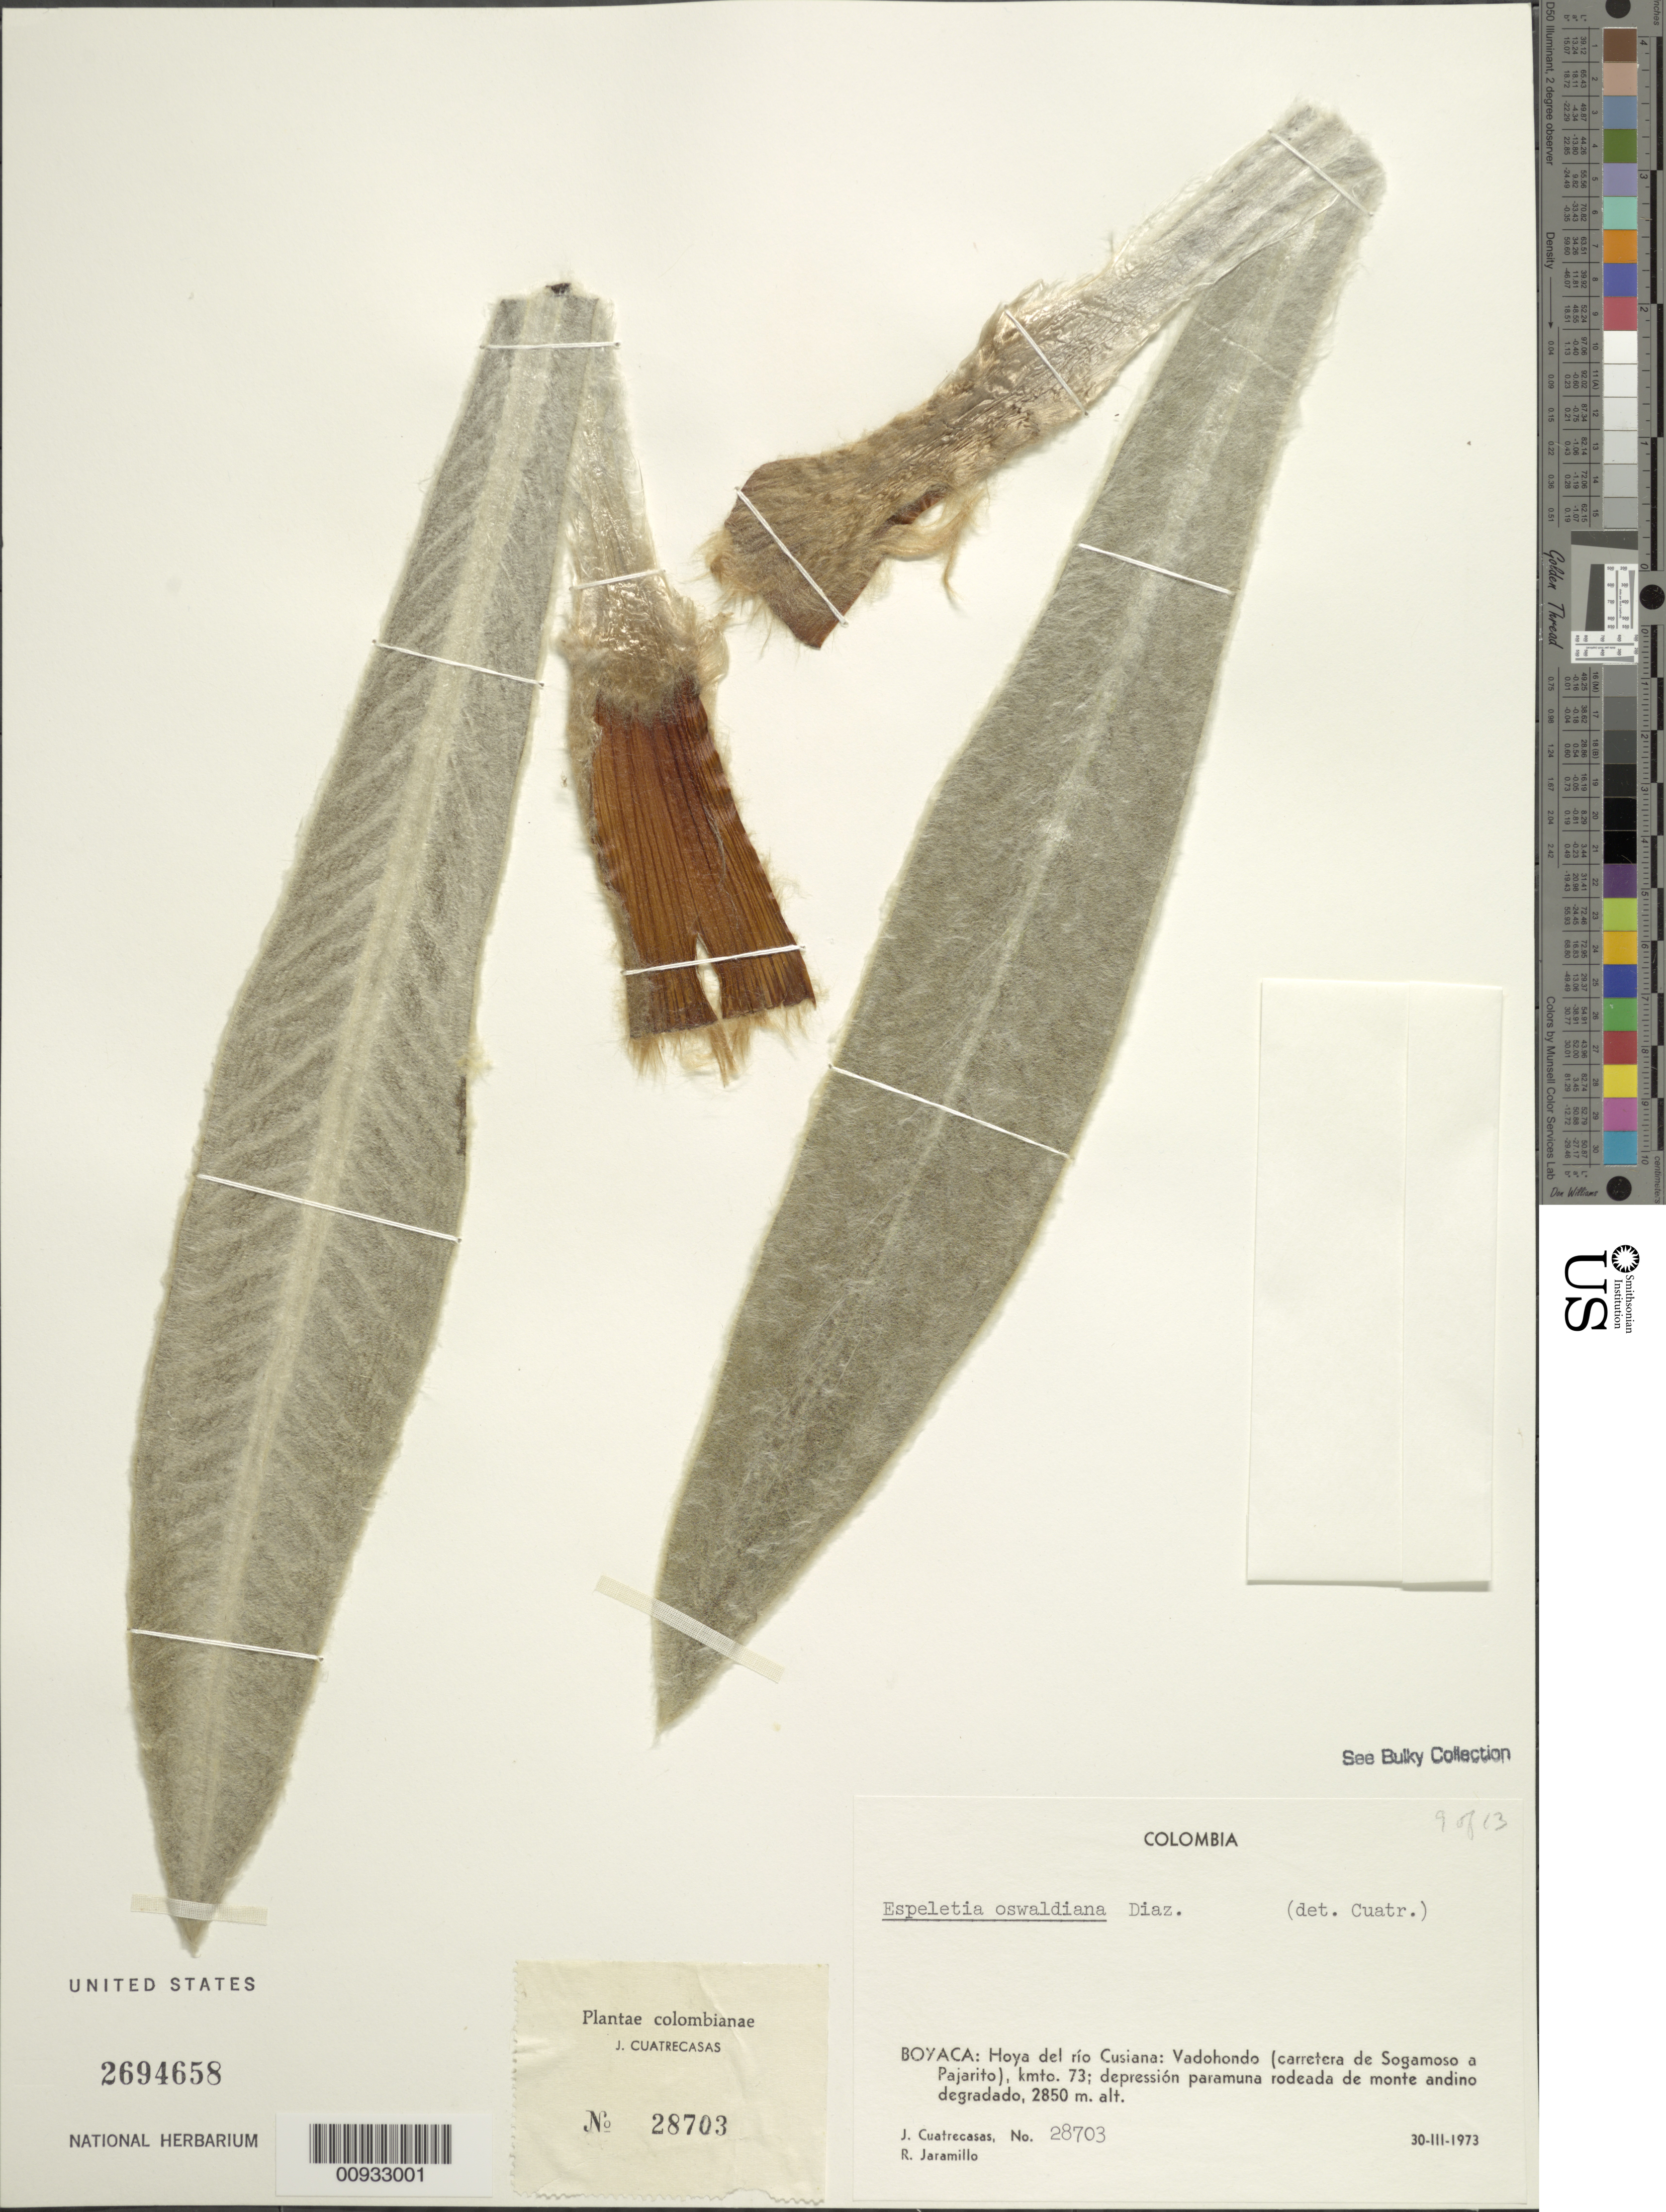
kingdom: Plantae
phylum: Tracheophyta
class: Magnoliopsida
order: Asterales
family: Asteraceae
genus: Espeletia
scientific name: Espeletia oswaldiana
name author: S. Díaz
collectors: J. Cuatrecasas & R. Jaramillo M.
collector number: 28703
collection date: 1973-03-30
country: Colombia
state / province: Boyacá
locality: Hoya del rio Cusiana, Vadohondo (carretera de Sogamoso a Pajarito), kmto. 73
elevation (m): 2850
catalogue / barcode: US 2694658